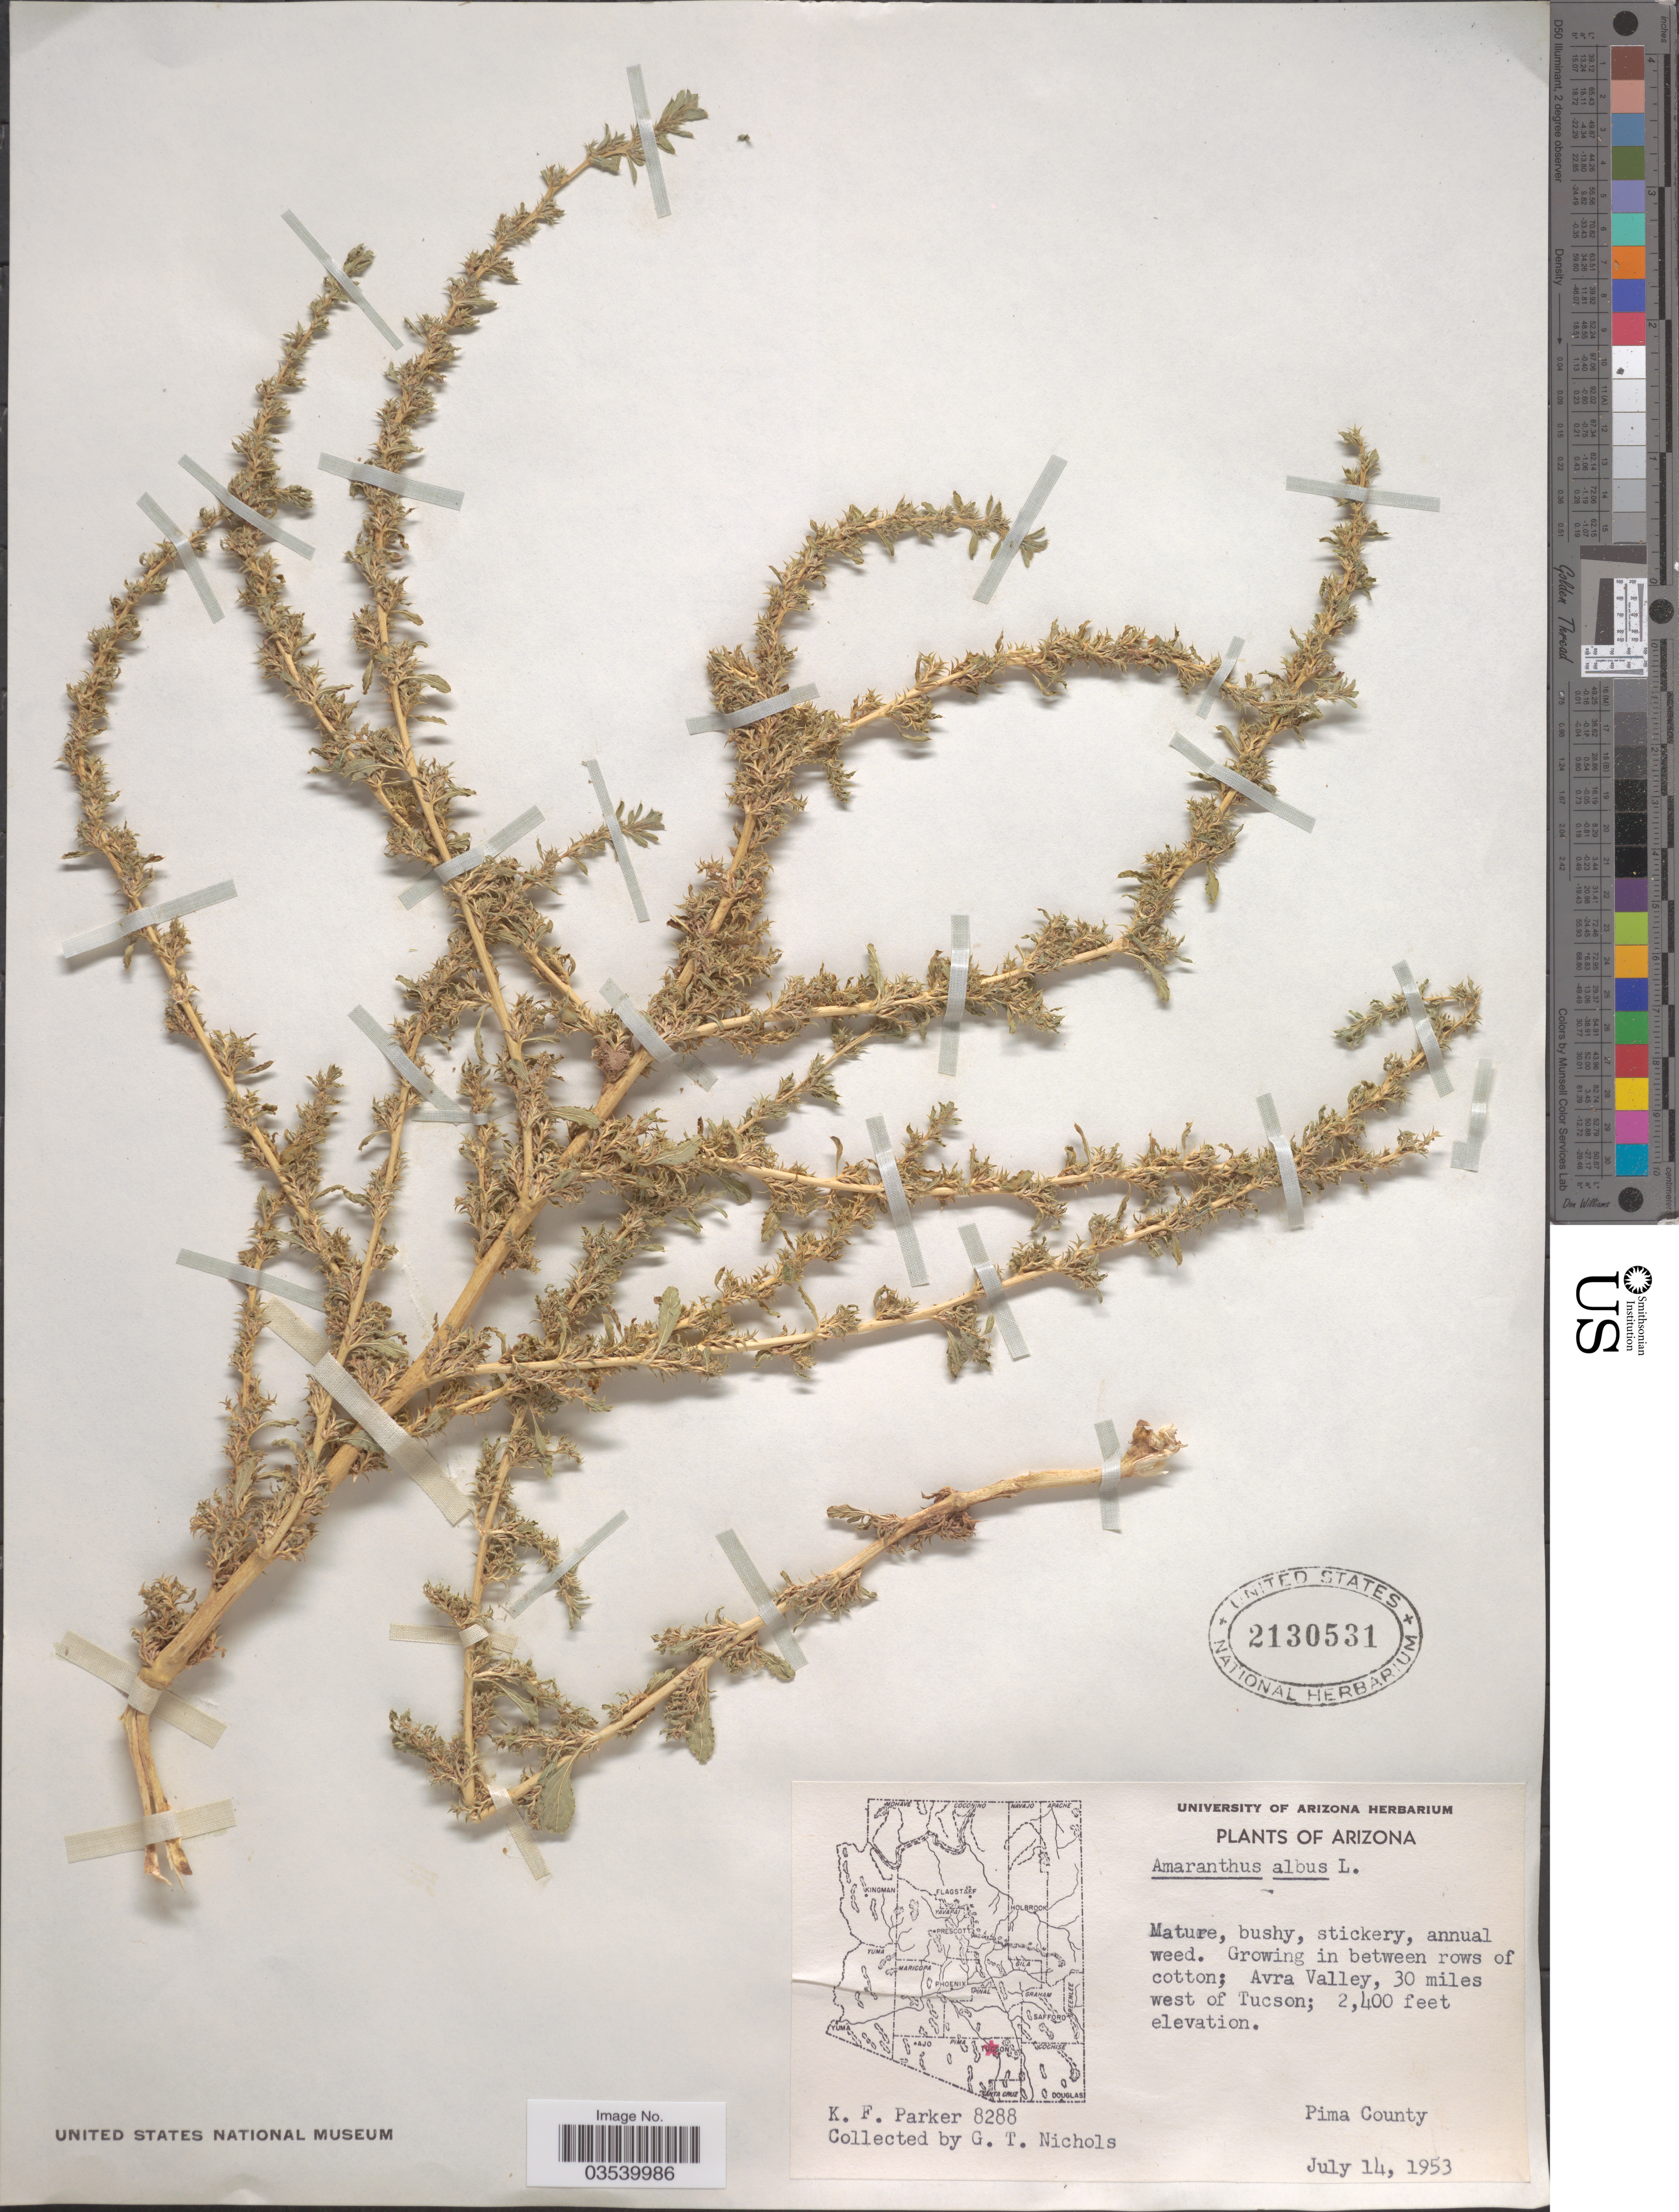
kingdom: Plantae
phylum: Tracheophyta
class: Magnoliopsida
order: Caryophyllales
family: Amaranthaceae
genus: Amaranthus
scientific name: Amaranthus albus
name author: L.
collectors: G. Nichols & K. F. Parker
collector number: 8288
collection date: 1953-07-14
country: United States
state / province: Arizona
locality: Growing in between rows of cotton; Avra Valley, 30 miles west of Tucson. Pima County.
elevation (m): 732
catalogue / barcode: US 2130531